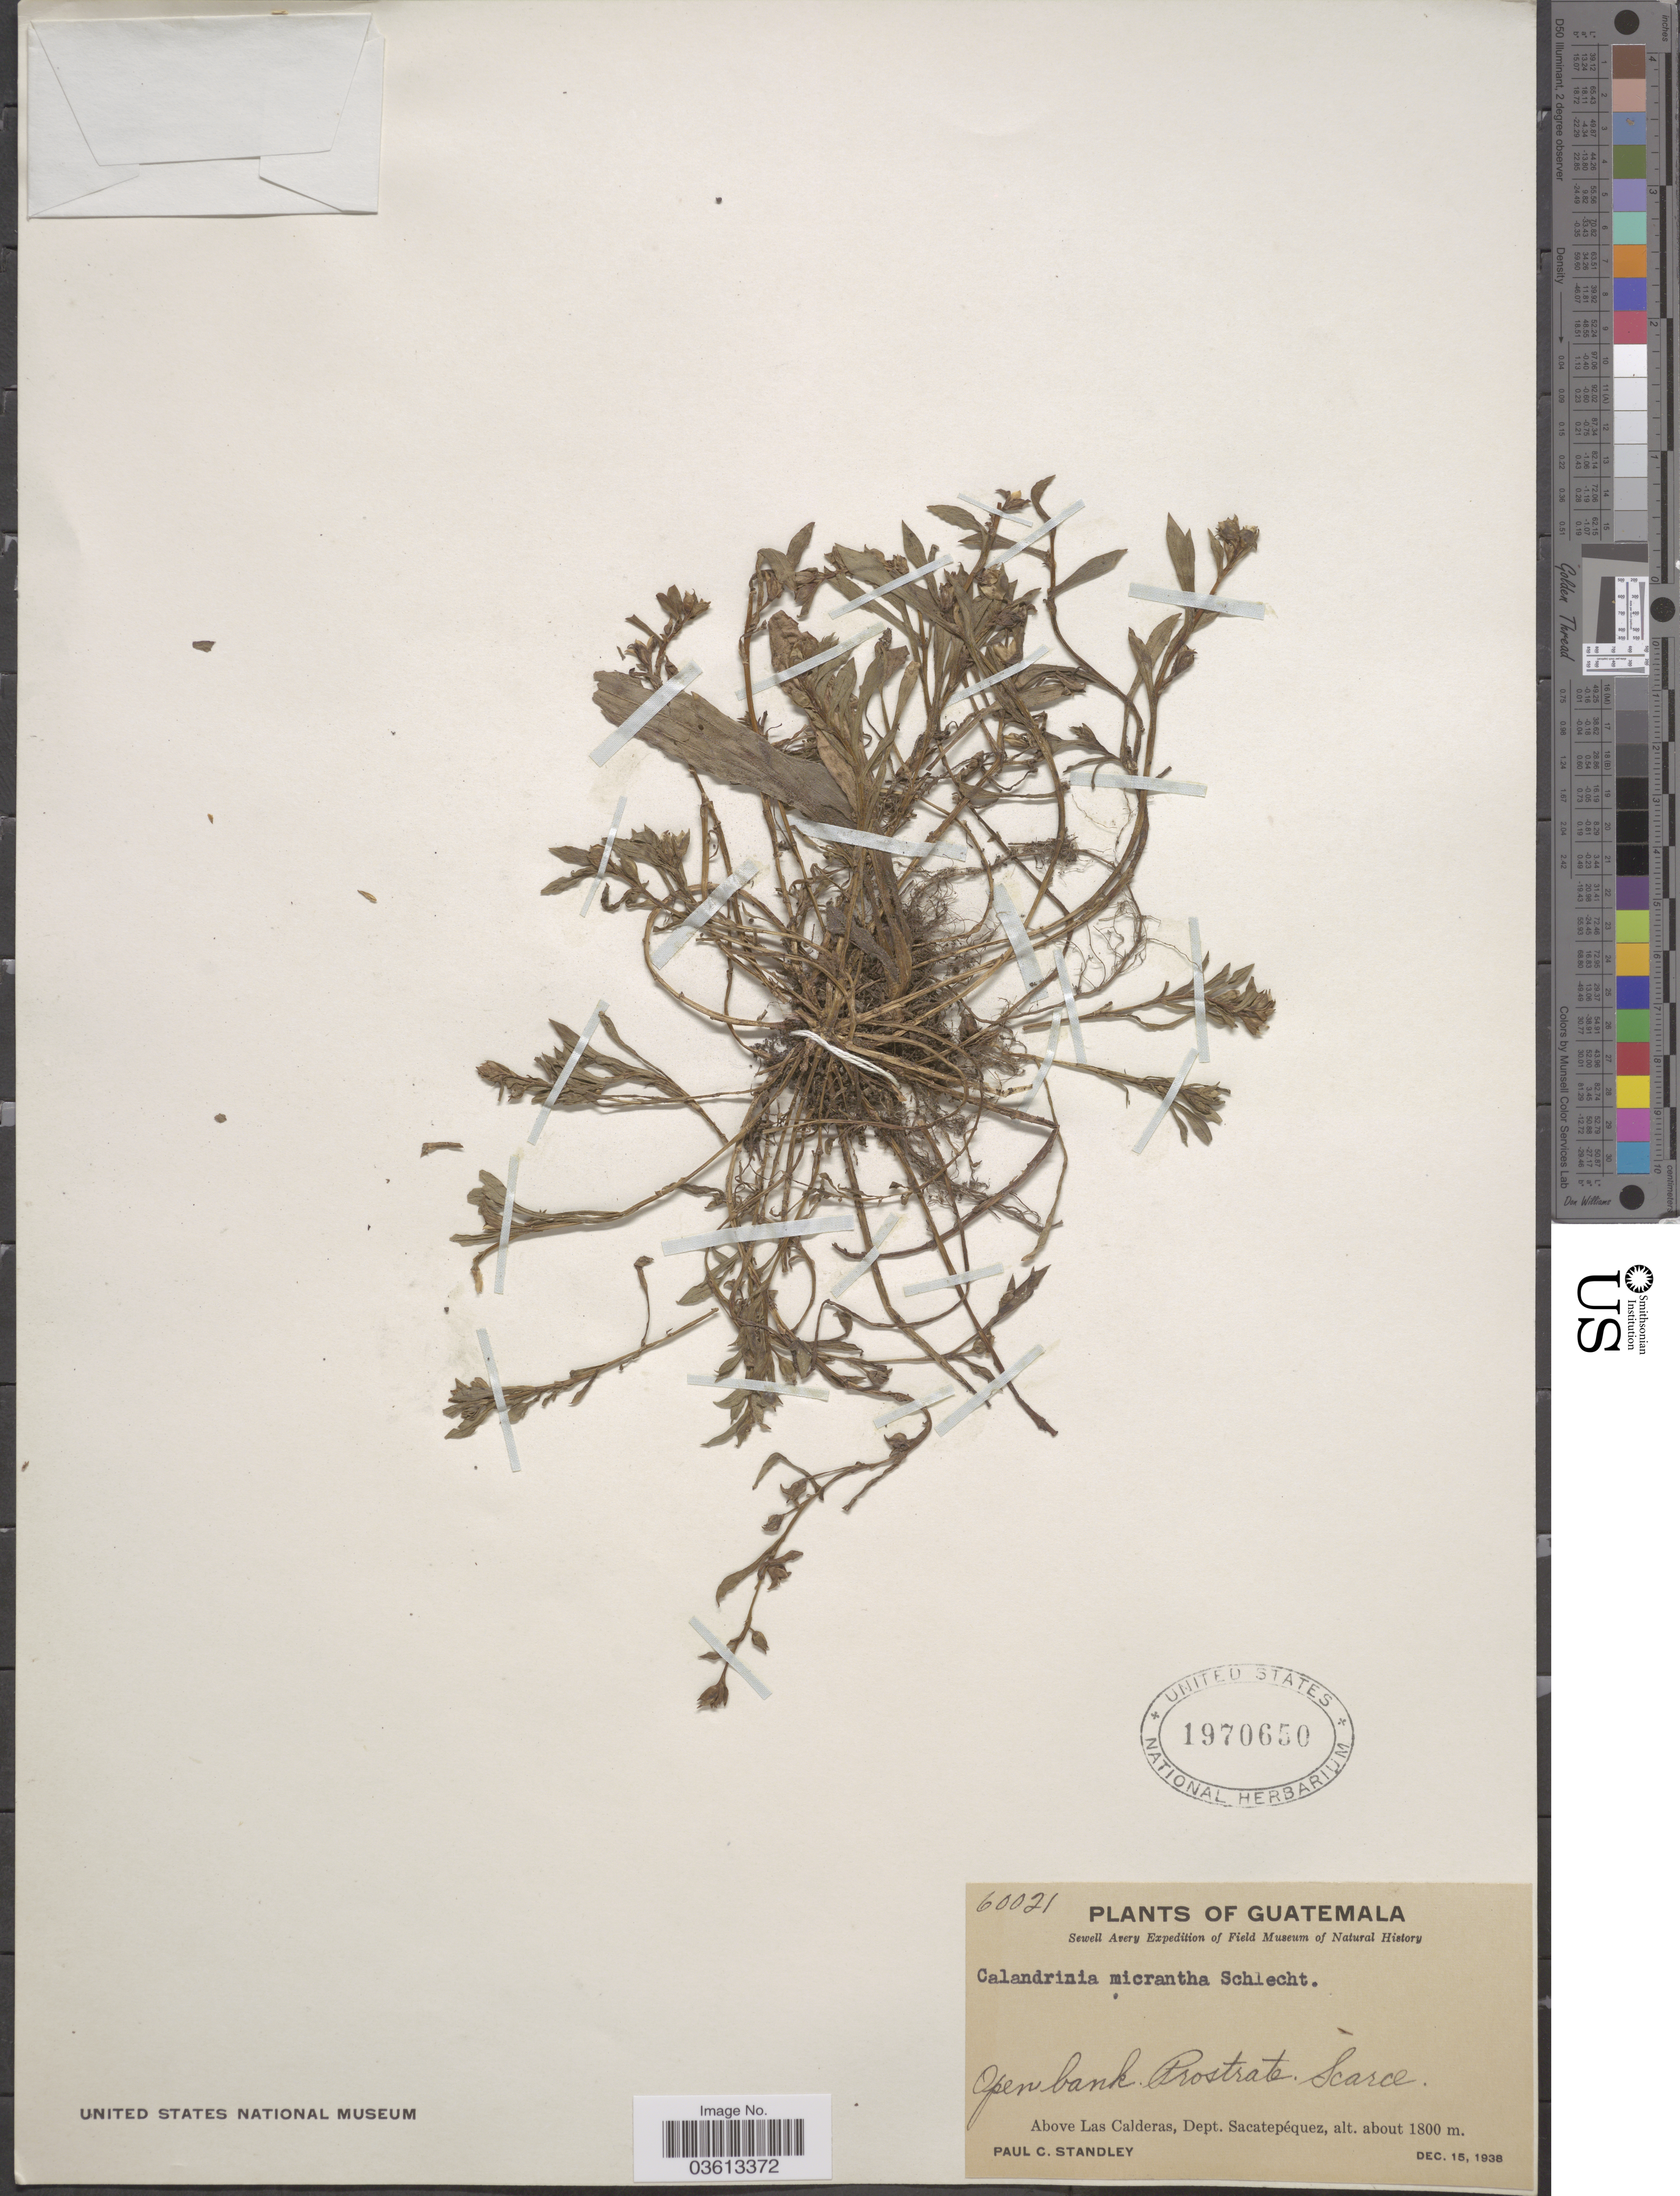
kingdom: Plantae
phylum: Tracheophyta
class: Magnoliopsida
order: Caryophyllales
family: Montiaceae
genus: Calandrinia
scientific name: Calandrinia ciliata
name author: (Ruiz & Pav.) DC.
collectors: P. C. Standley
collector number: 60021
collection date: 1938-12-15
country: Guatemala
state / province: Sacatepéquez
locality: Above Las Calderas, Dept. Sacatepéquez.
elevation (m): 1800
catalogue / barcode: US 1970650